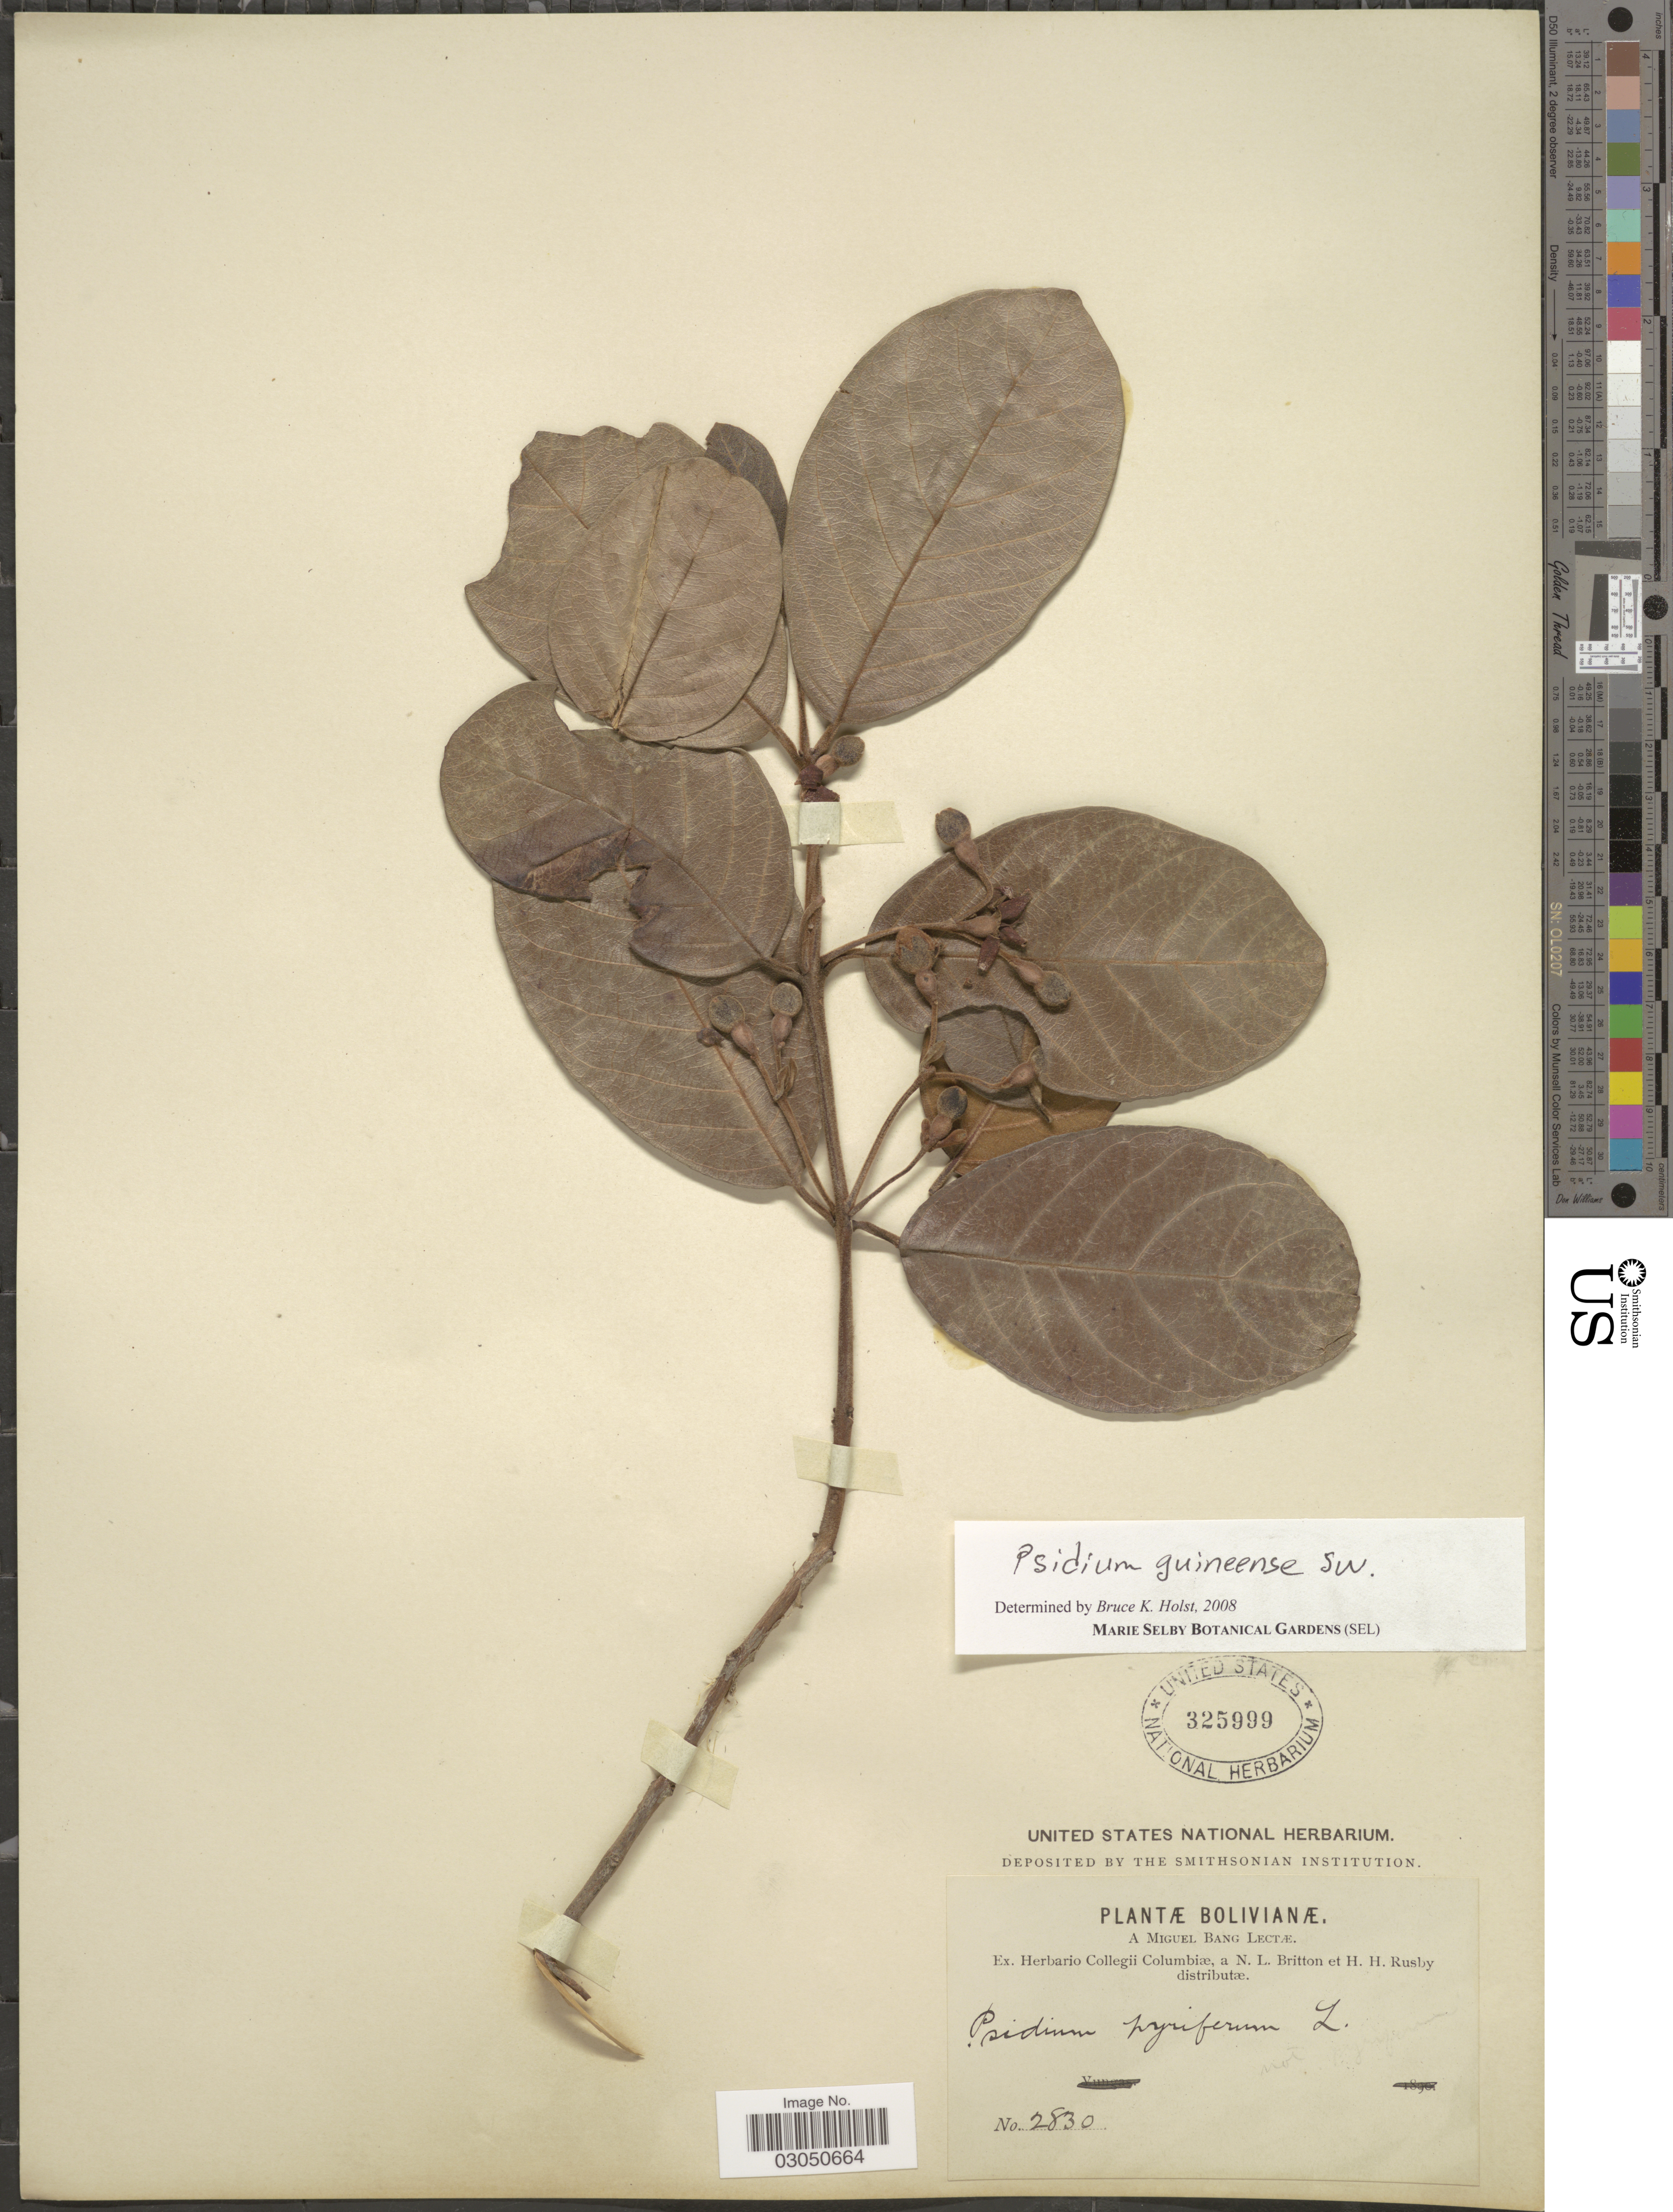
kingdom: Plantae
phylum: Tracheophyta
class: Magnoliopsida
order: Myrtales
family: Myrtaceae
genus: Psidium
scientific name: Psidium guineense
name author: Sw.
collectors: M. Bang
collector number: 2830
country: Bolivia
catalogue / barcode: US 325999